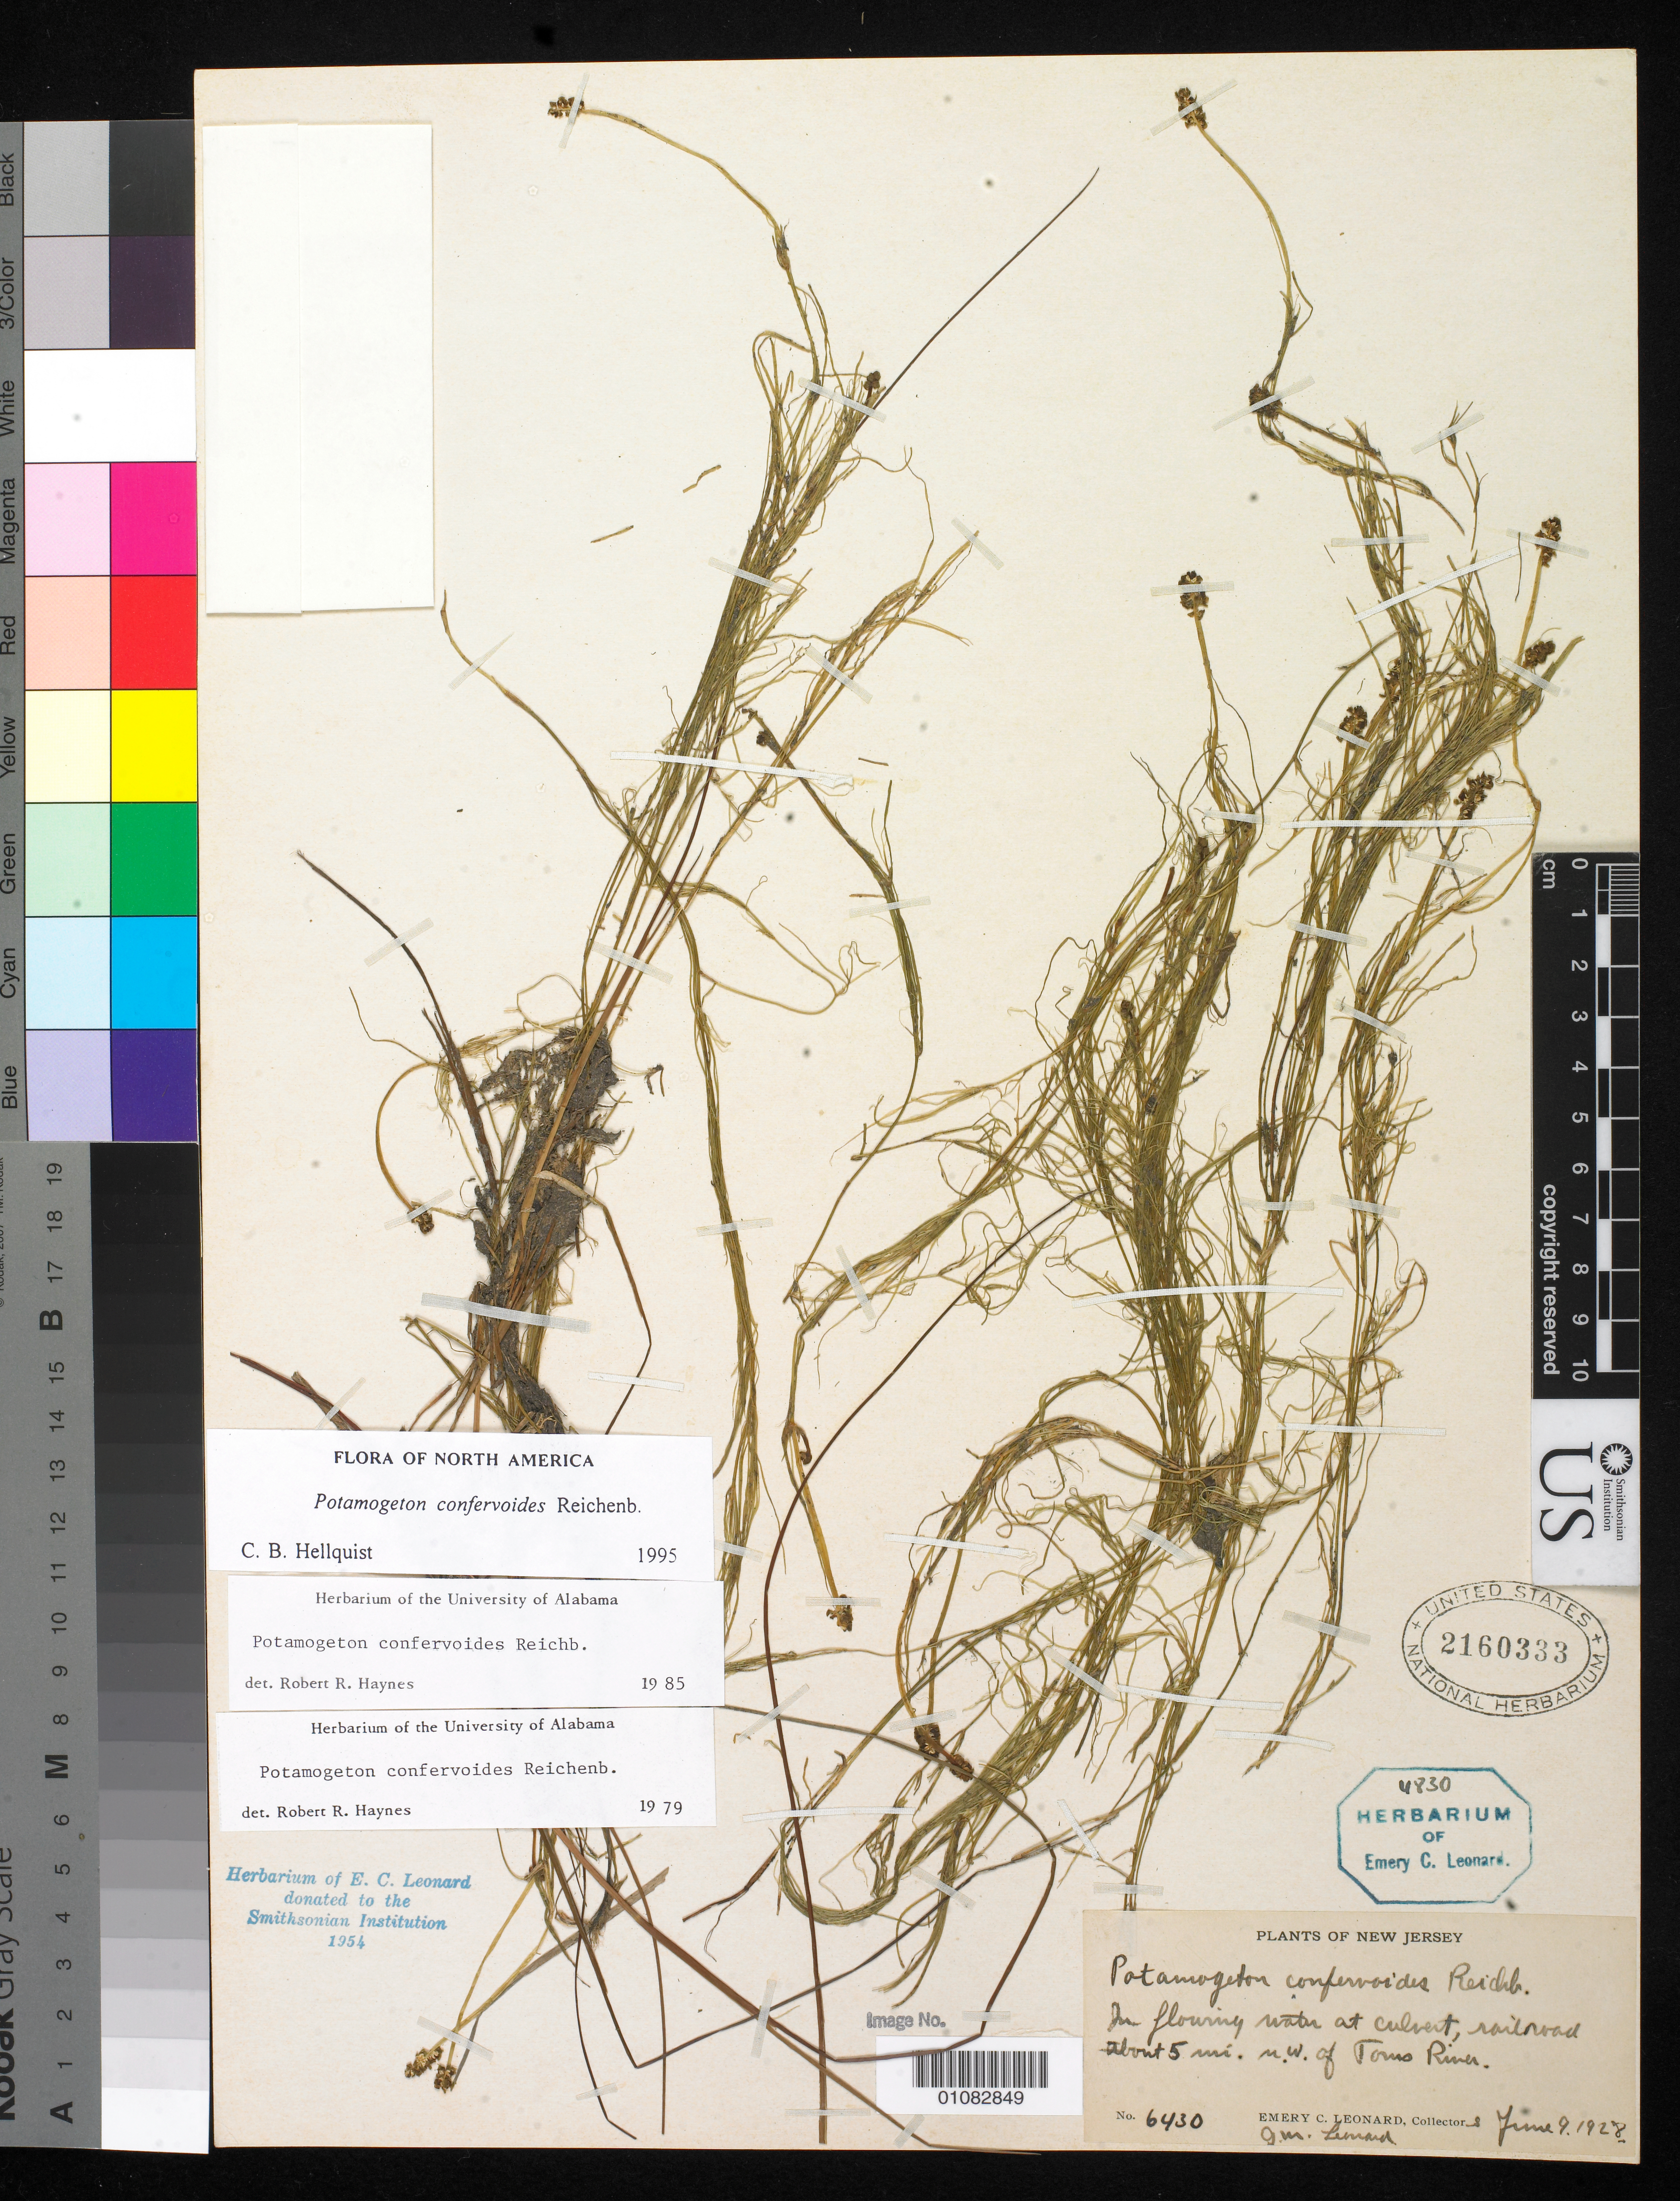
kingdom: Plantae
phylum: Tracheophyta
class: Liliopsida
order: Alismatales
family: Potamogetonaceae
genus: Potamogeton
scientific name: Potamogeton confervoides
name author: Rchb.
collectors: E. C. Leonard & G. M. Leonard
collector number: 6430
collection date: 1928-06-09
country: United States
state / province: New Jersey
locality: culvert, railroad about 5 mi. NW of Tom's River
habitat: In flowing water at culvert.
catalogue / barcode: US 2160333